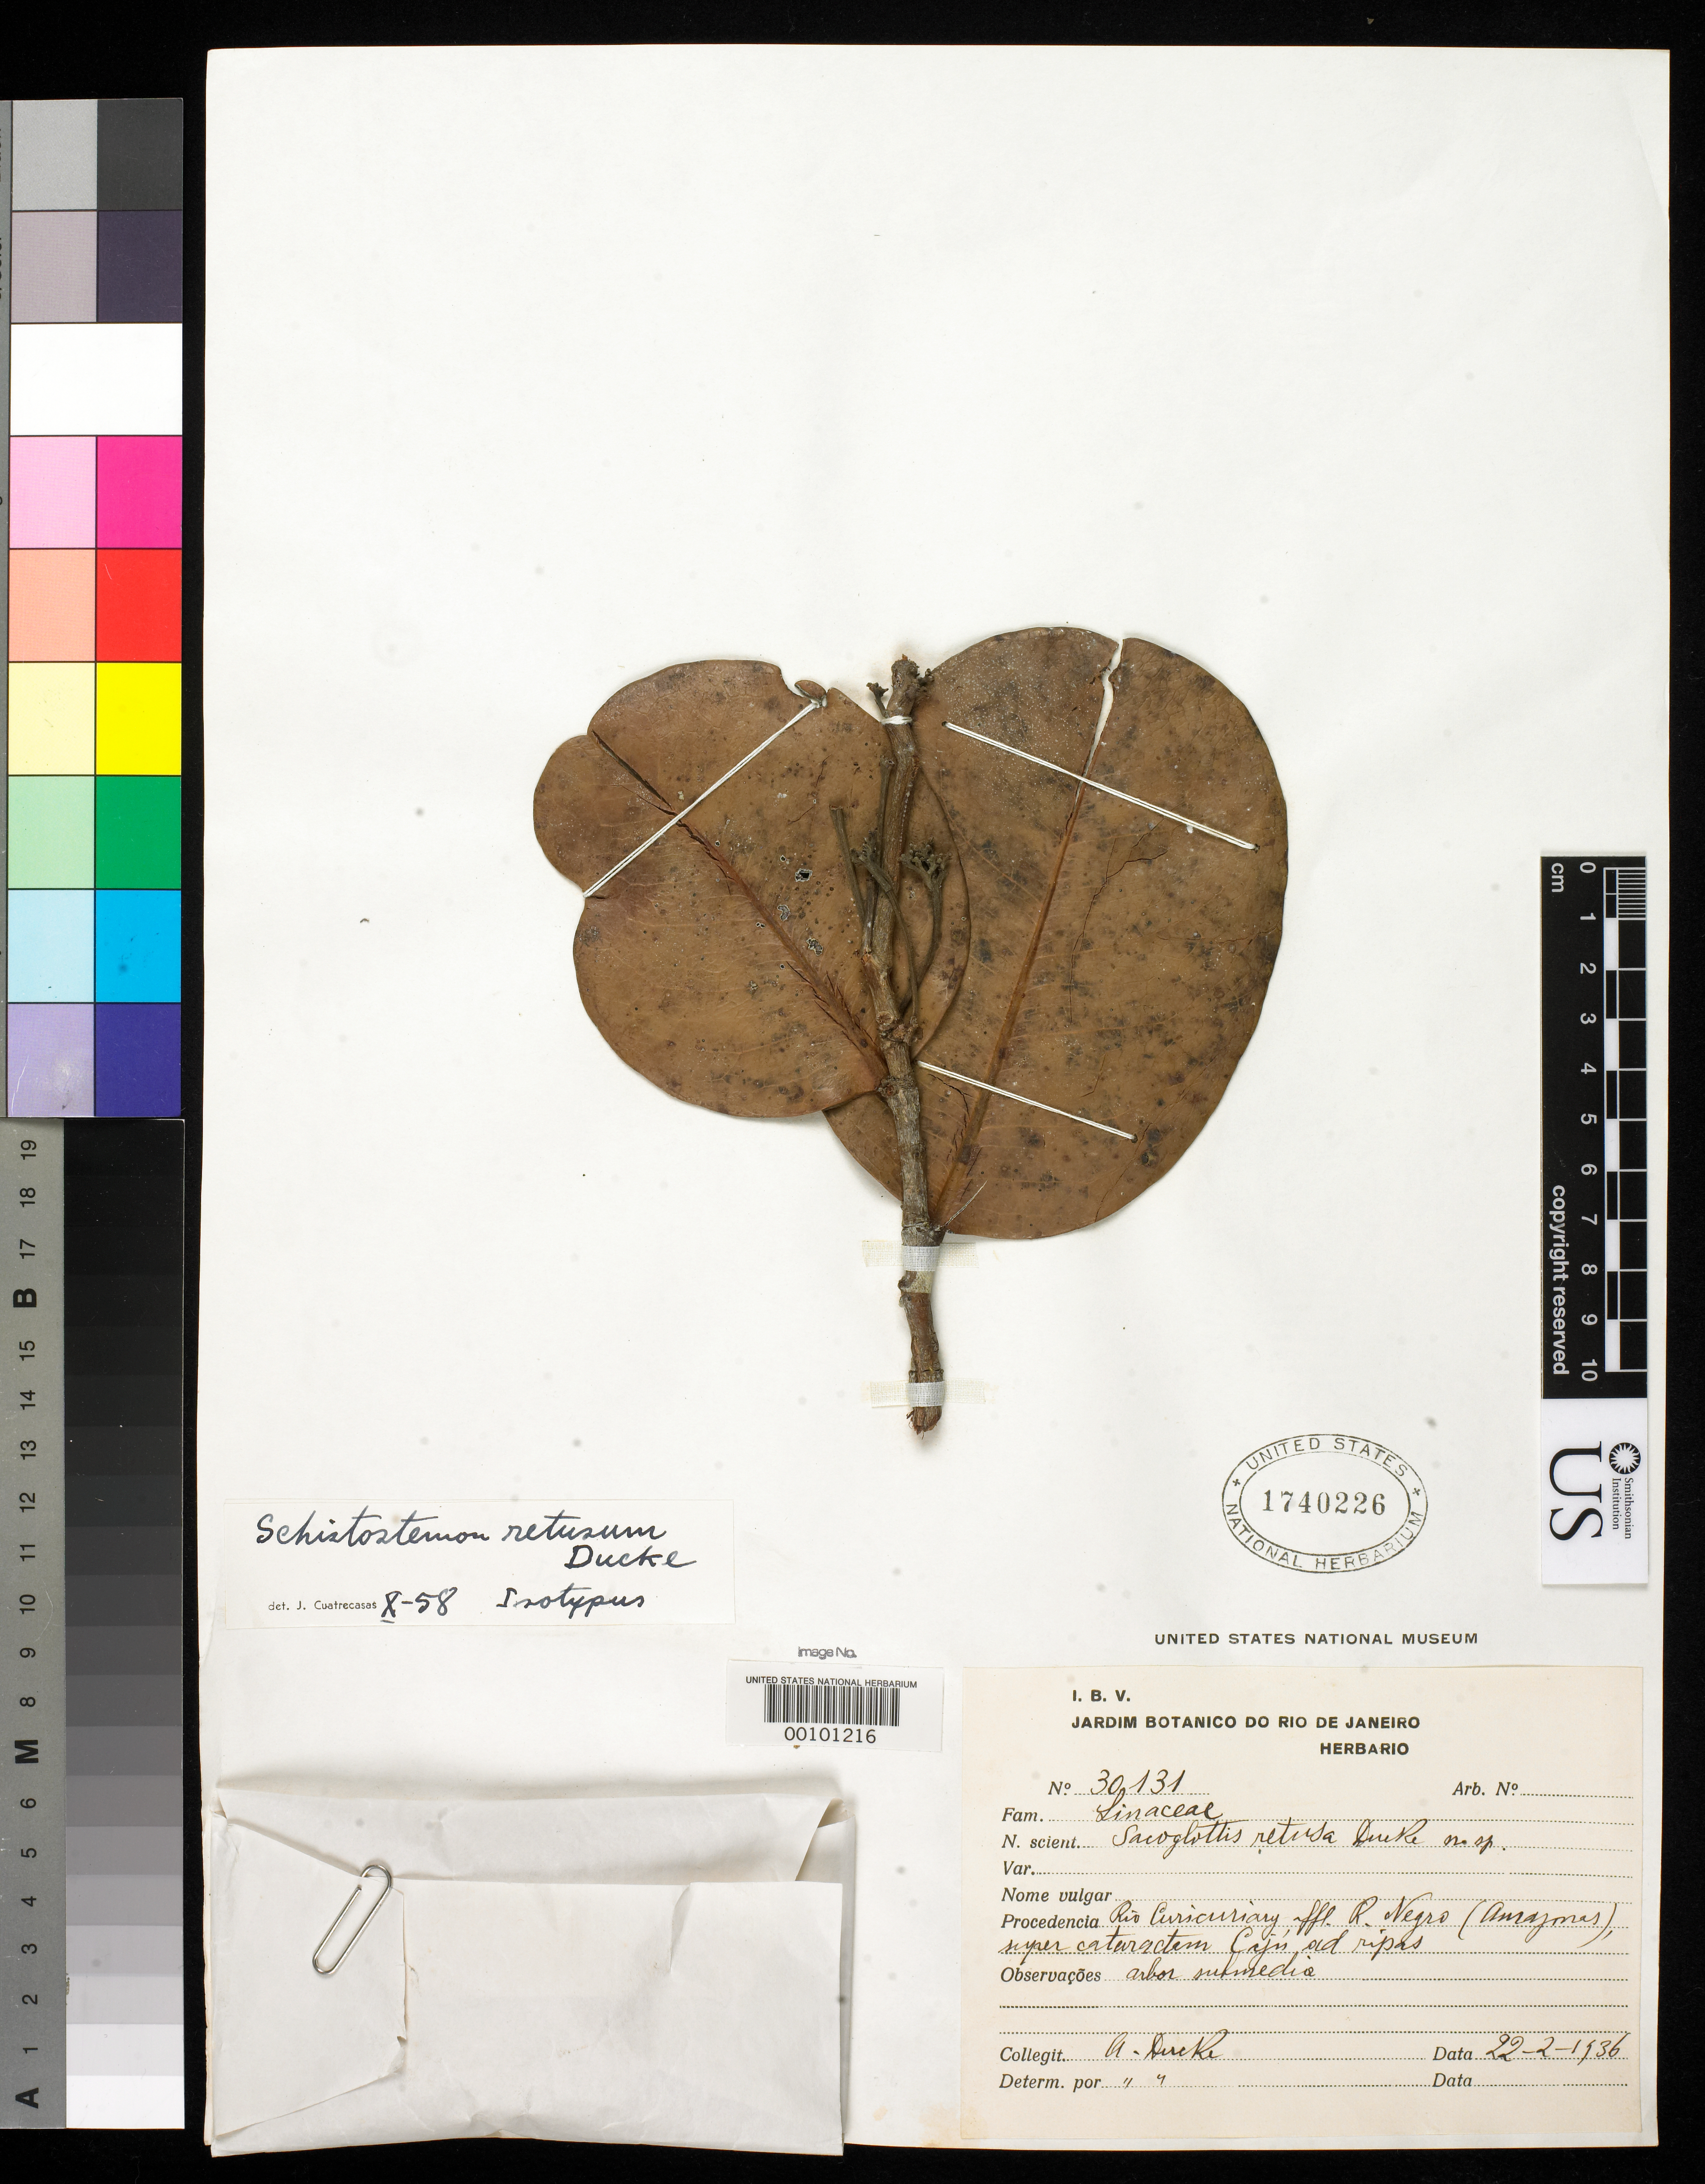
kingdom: Plantae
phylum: Tracheophyta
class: Magnoliopsida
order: Malpighiales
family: Humiriaceae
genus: Sacoglottis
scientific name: Sacoglottis retusa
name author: Ducke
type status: Isotype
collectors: A. Ducke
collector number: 30131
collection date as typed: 22 Feb 1936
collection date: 1936-02-22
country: Brazil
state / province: Amazonas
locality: Rio Negro, Curicuriary.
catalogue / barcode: US 1740226